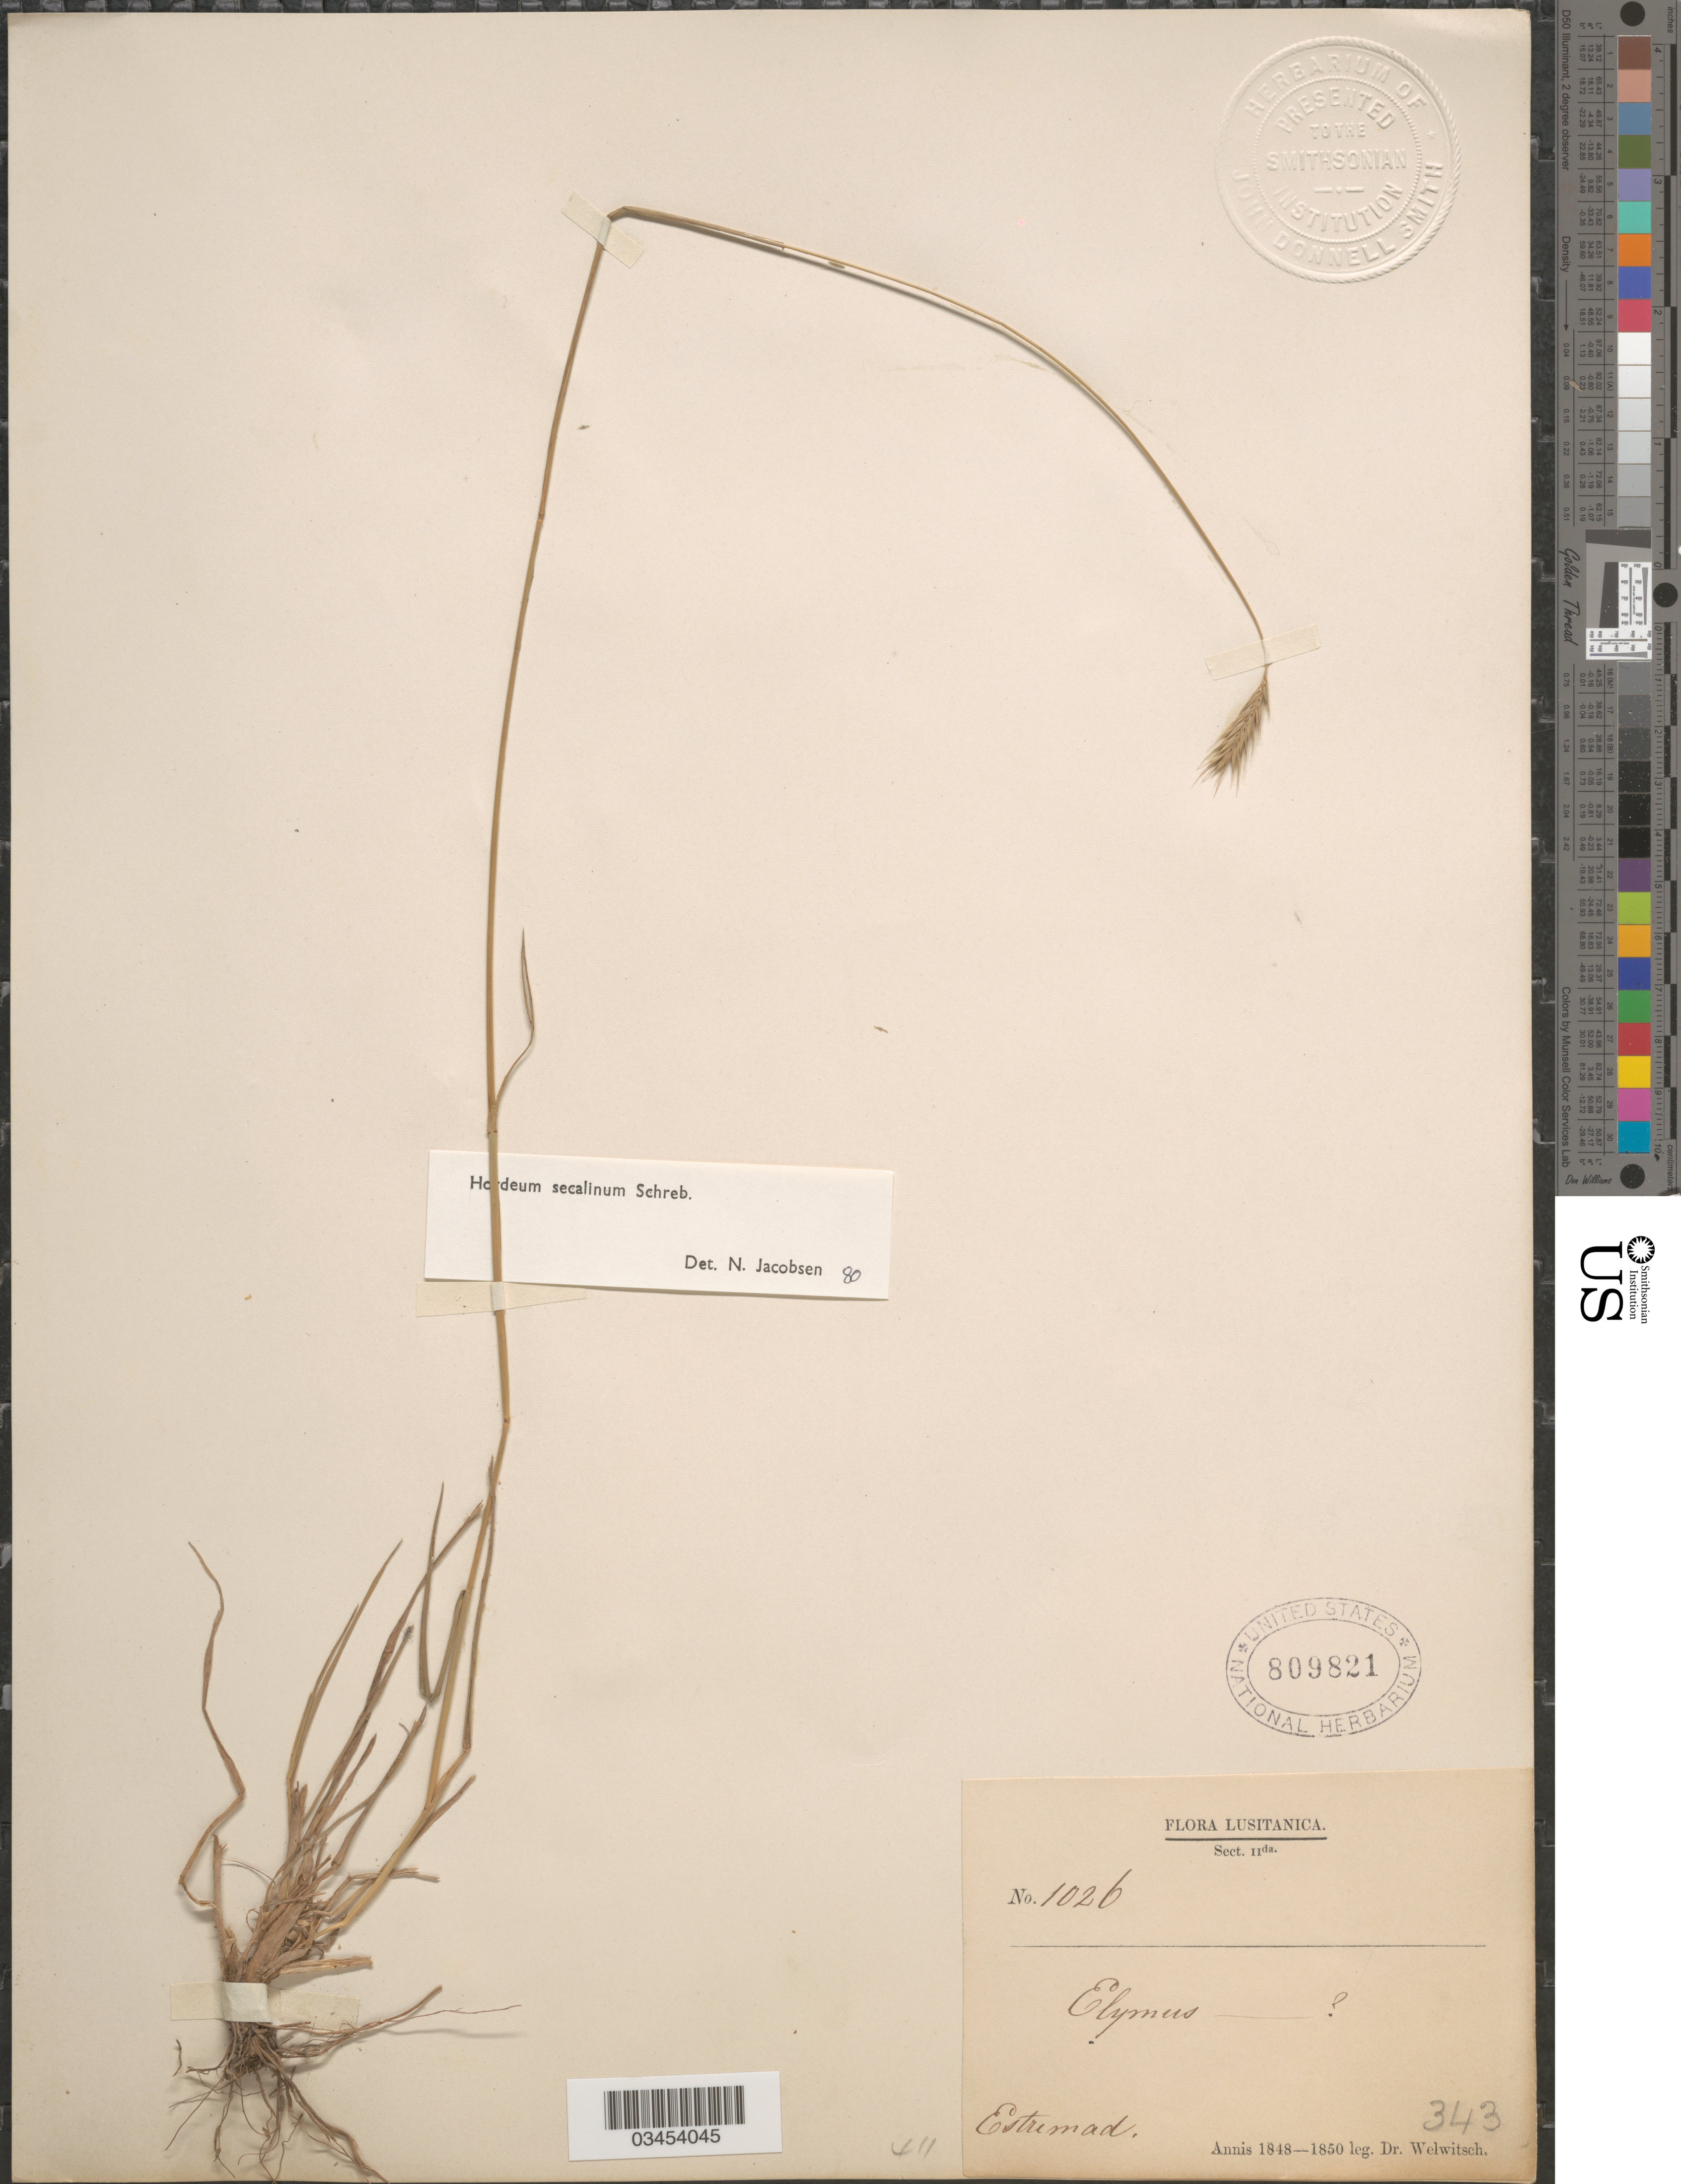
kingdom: Plantae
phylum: Tracheophyta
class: Liliopsida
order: Poales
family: Poaceae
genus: Hordeum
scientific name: Hordeum secalinum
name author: Schreb.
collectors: -. Welwitsch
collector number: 1026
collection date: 1848/1850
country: Portugal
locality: Lusitanica. Estremad.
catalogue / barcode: US 809821